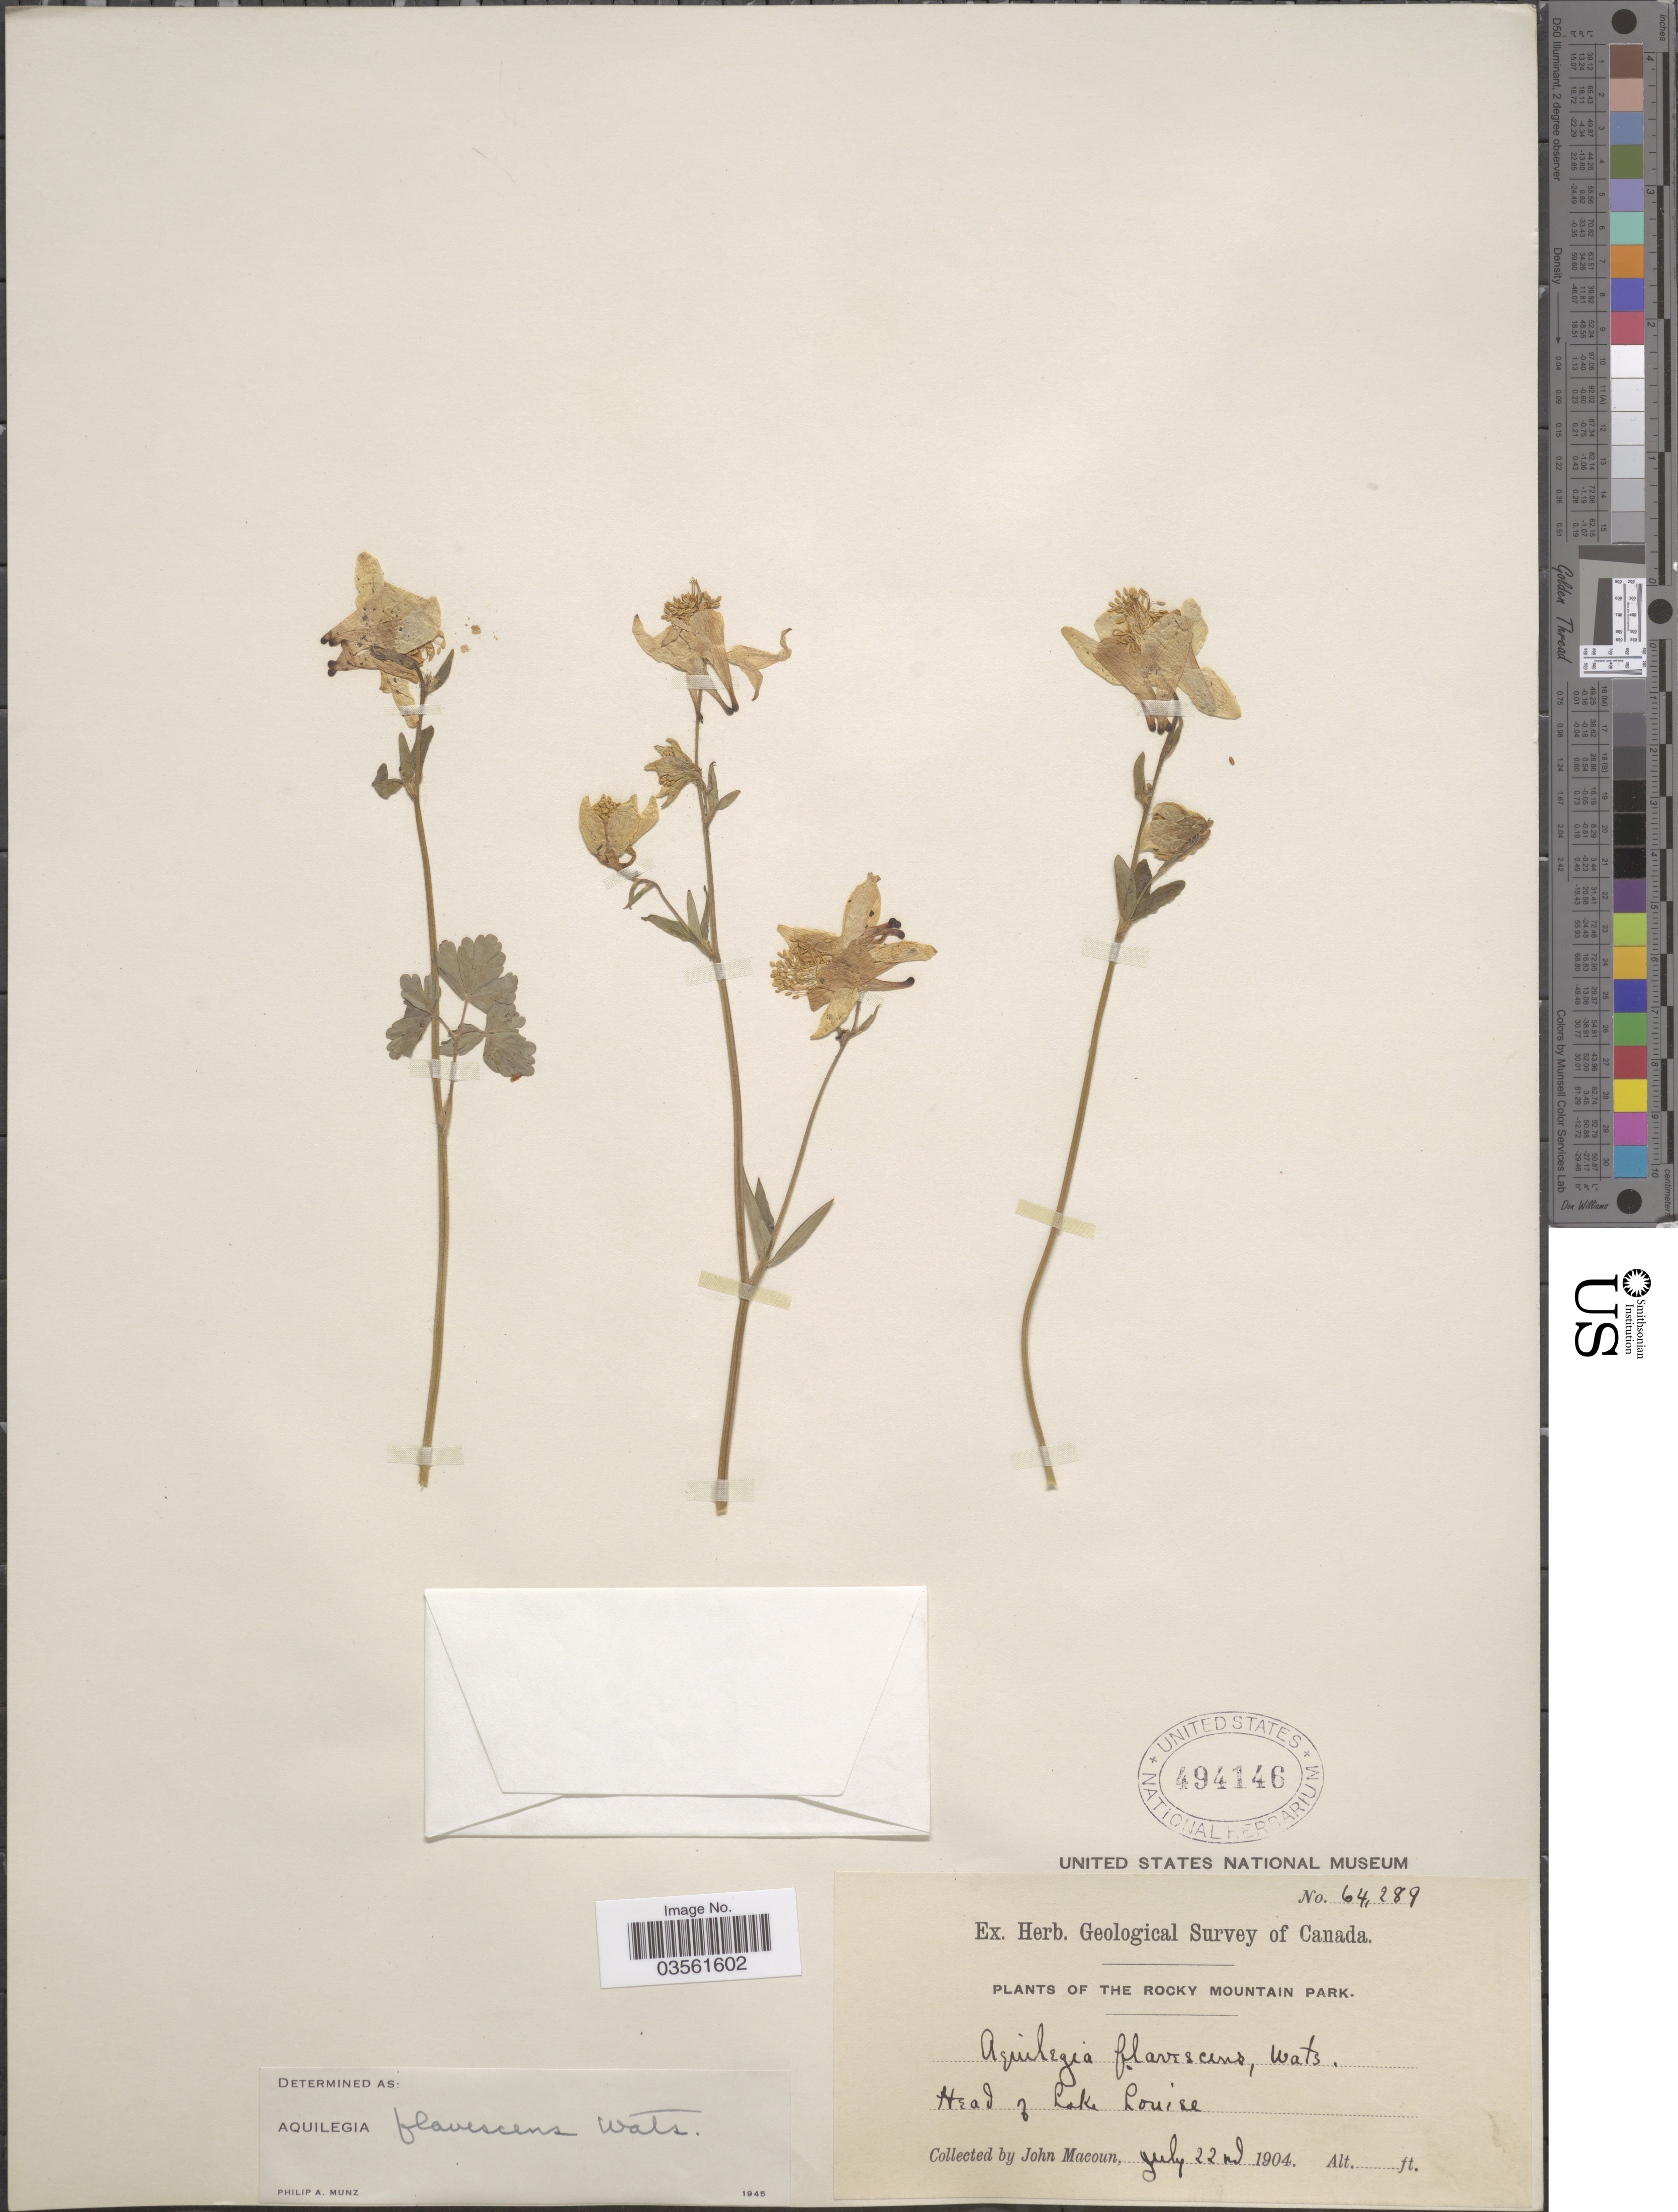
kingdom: Plantae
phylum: Tracheophyta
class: Magnoliopsida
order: Ranunculales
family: Ranunculaceae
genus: Aquilegia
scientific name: Aquilegia flavescens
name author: S. Watson in C. King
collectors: J. Macoun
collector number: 64289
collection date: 1904-07-22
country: Canada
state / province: Alberta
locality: The Rocky Mountain Park. Head of Lake Louise.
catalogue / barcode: US 494146